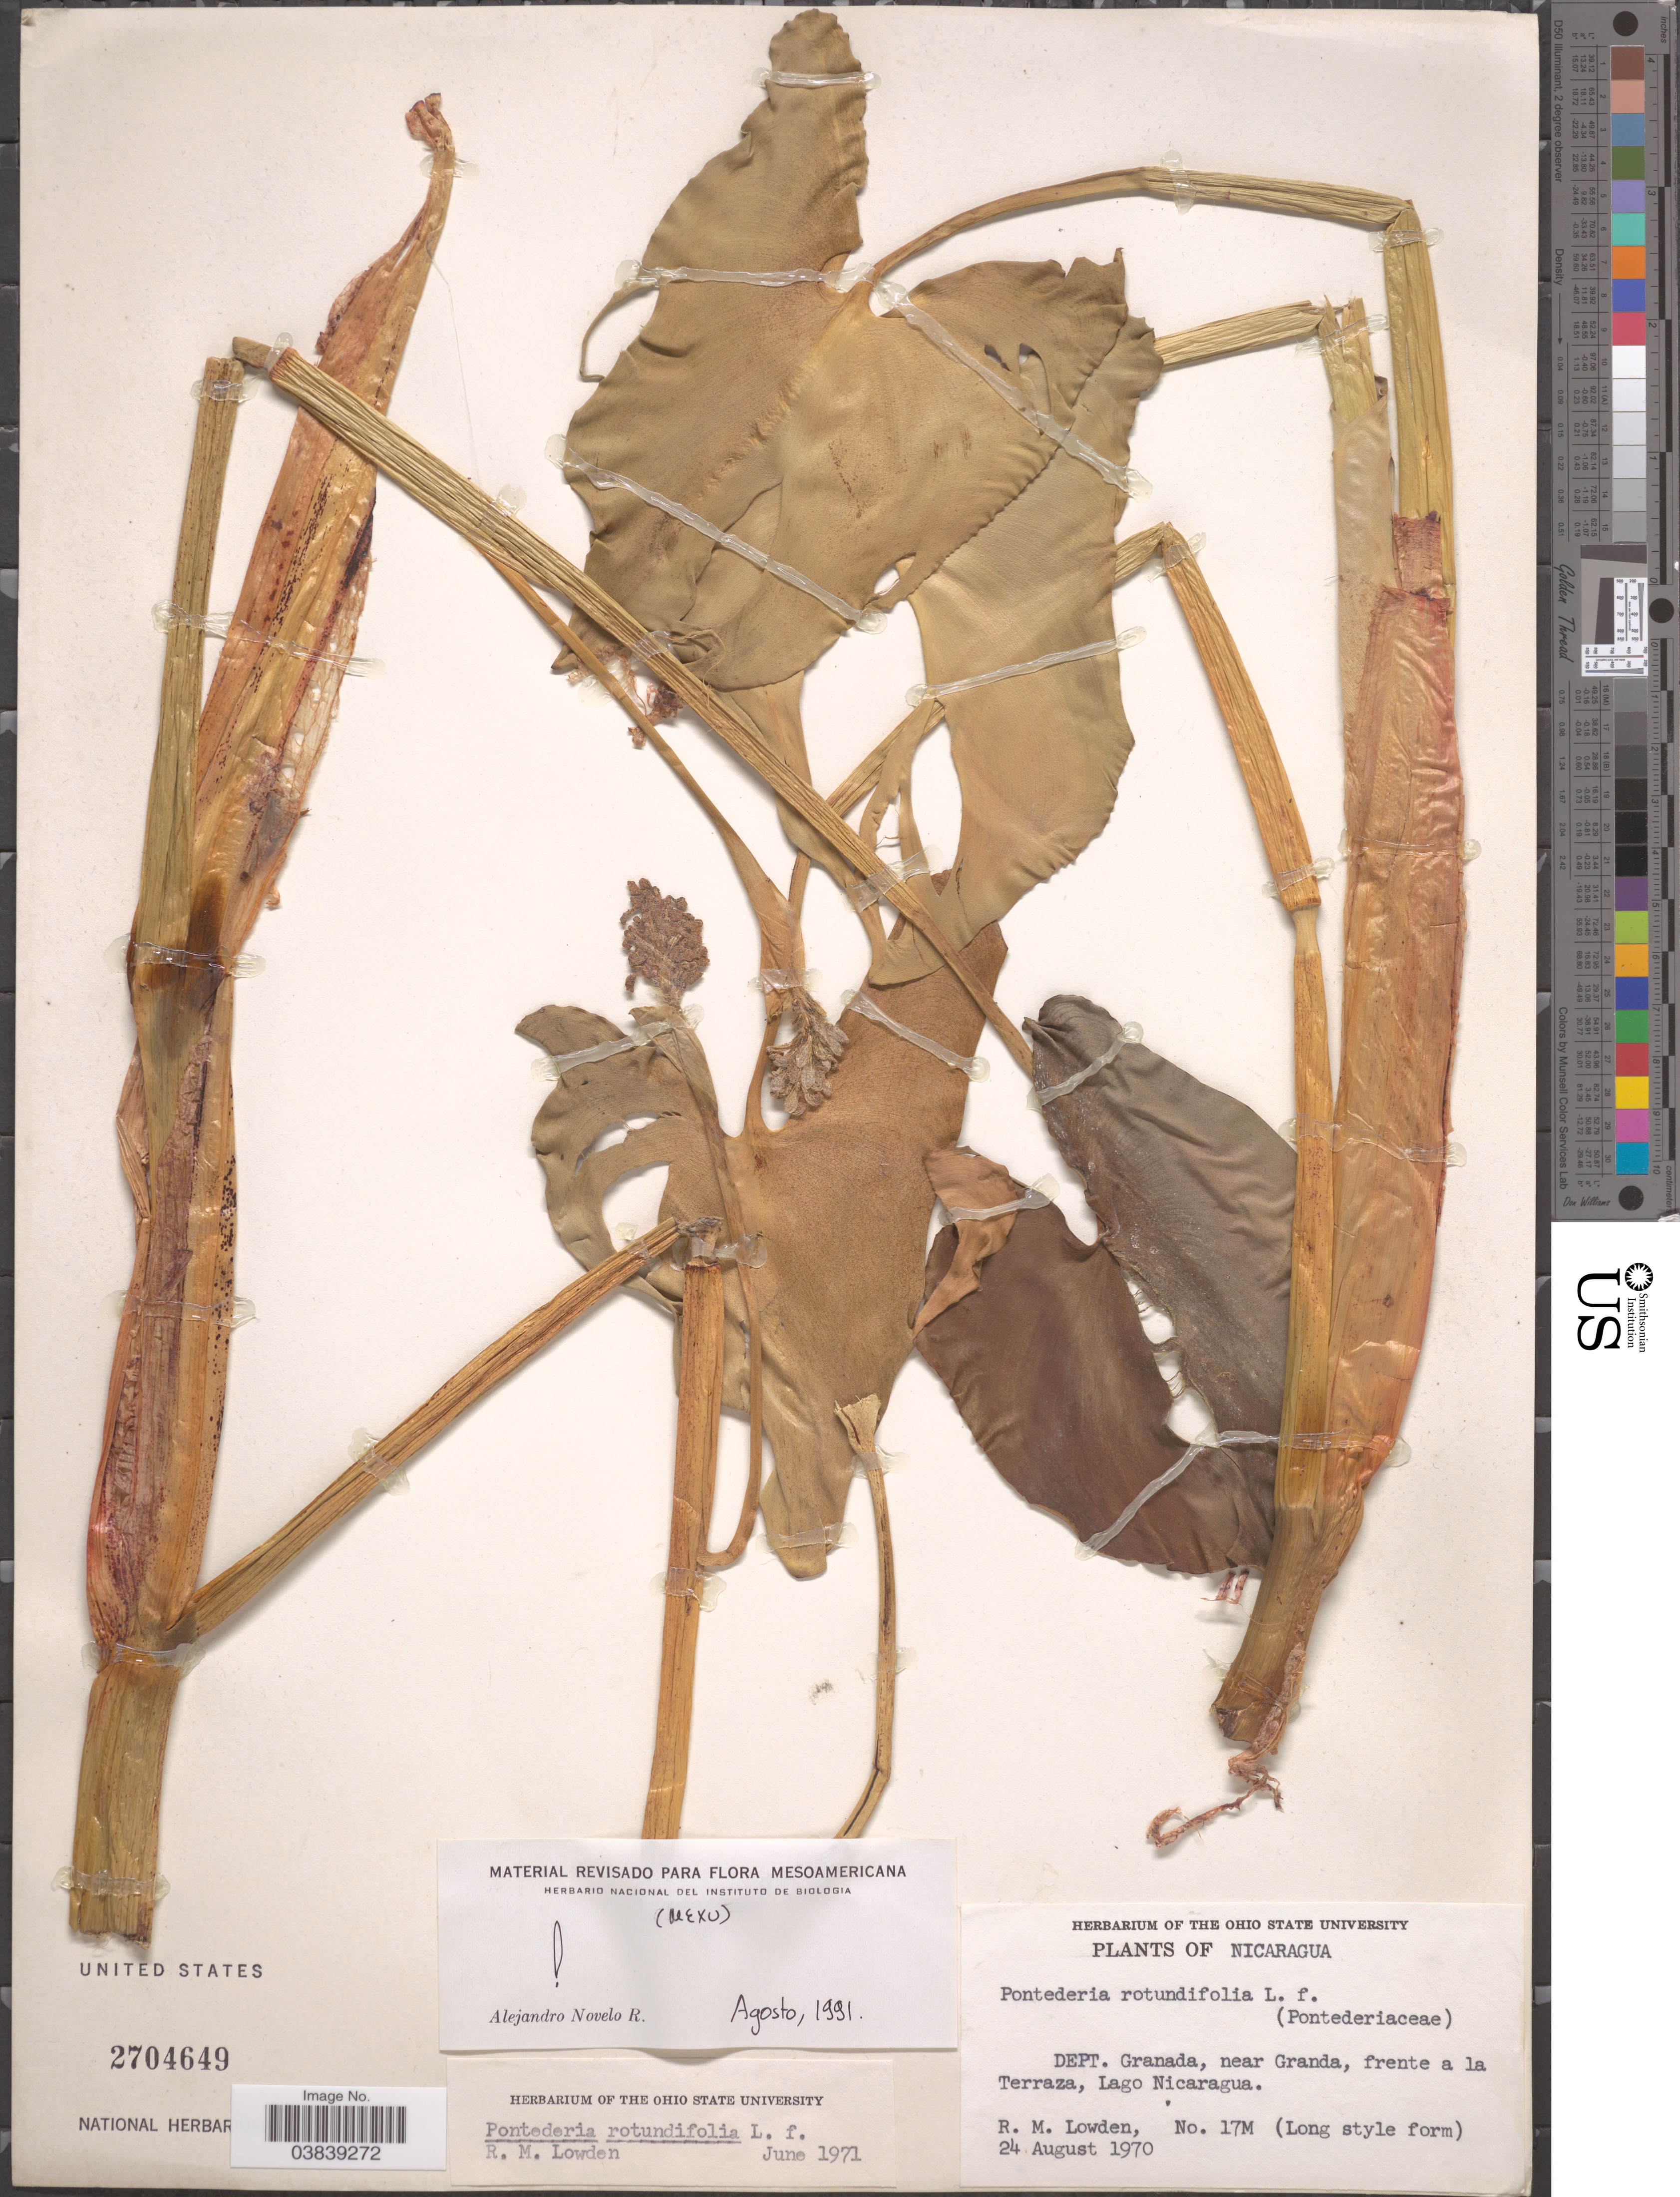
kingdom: Plantae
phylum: Tracheophyta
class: Liliopsida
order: Commelinales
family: Pontederiaceae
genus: Pontederia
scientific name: Pontederia rotundifolia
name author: L. f.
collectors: R. Lowden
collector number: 17M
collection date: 1970-08-24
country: Nicaragua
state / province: Granada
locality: Dept. Granada, near Granada, frente a la Terraza, Lago Nicaragua.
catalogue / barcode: US 2704649